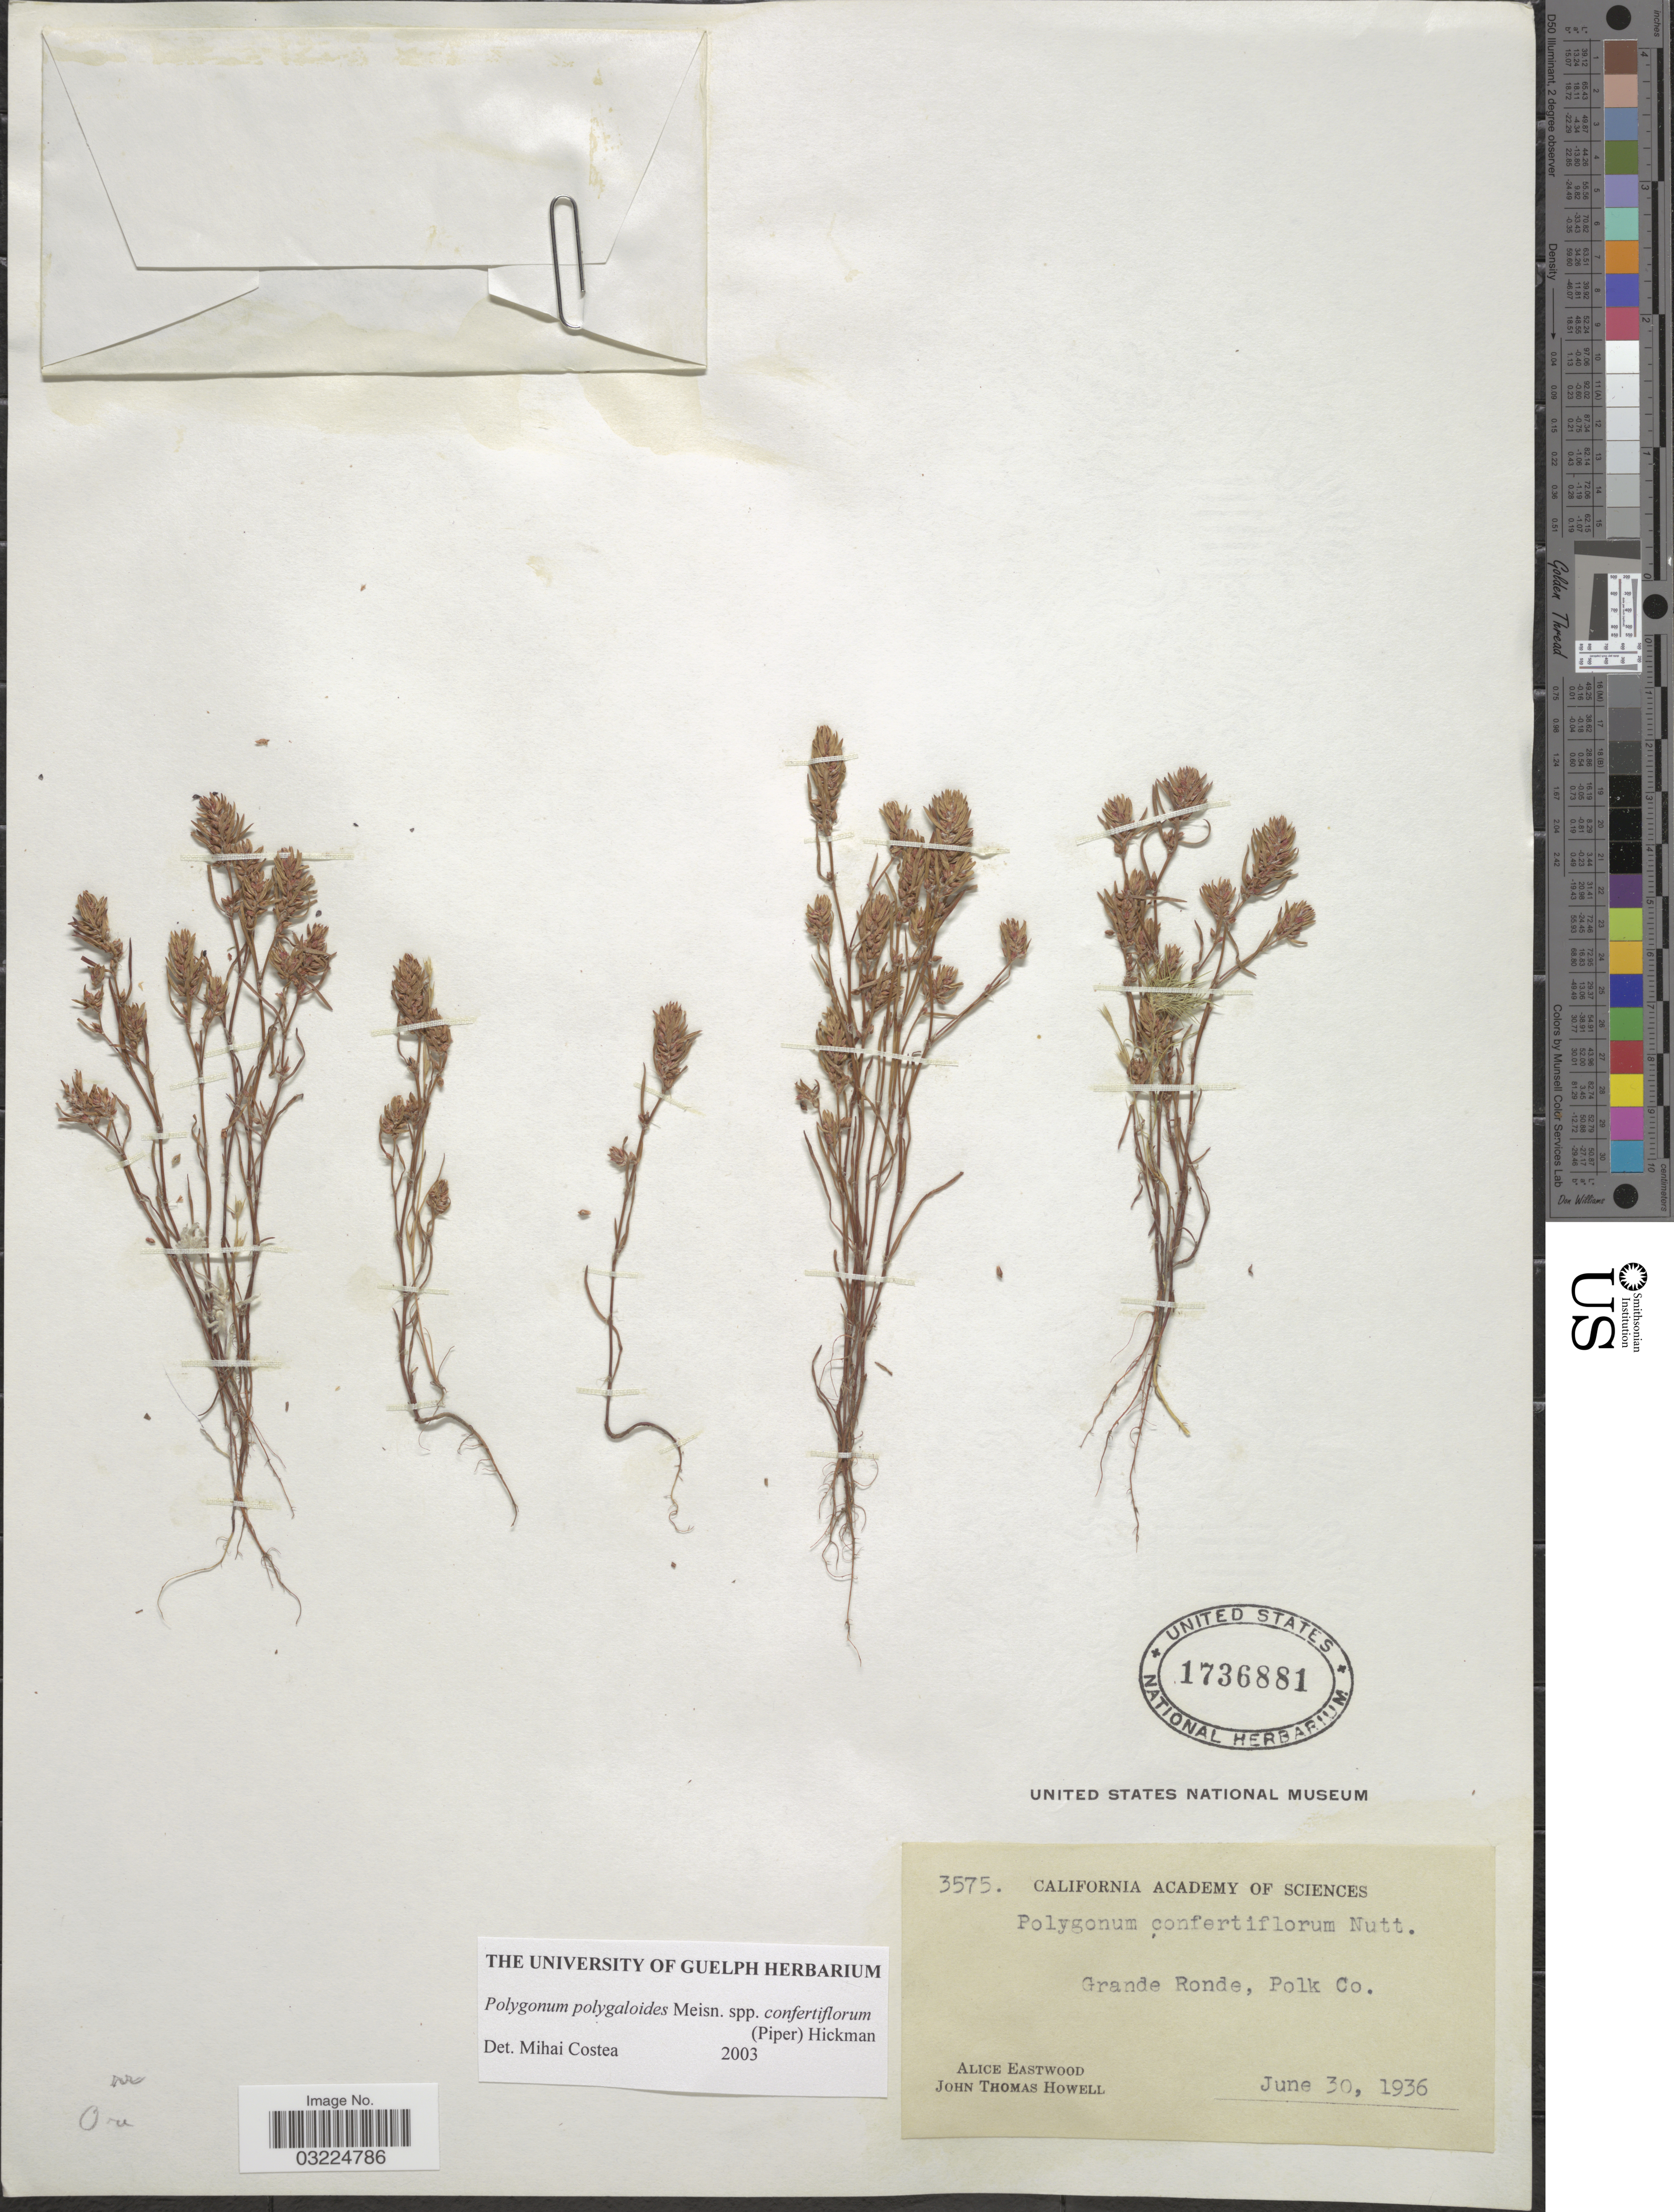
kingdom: Plantae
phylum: Tracheophyta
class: Magnoliopsida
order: Caryophyllales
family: Polygonaceae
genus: Polygonum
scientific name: Polygonum polygaloides subsp. confertiflorum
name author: (Nutt. ex Piper) Hickman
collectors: A. Eastwood & J. T. Howell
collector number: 3575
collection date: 1936-06-30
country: United States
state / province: California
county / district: Polk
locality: Grande Ronde, Polk Co.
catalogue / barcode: US 1736881